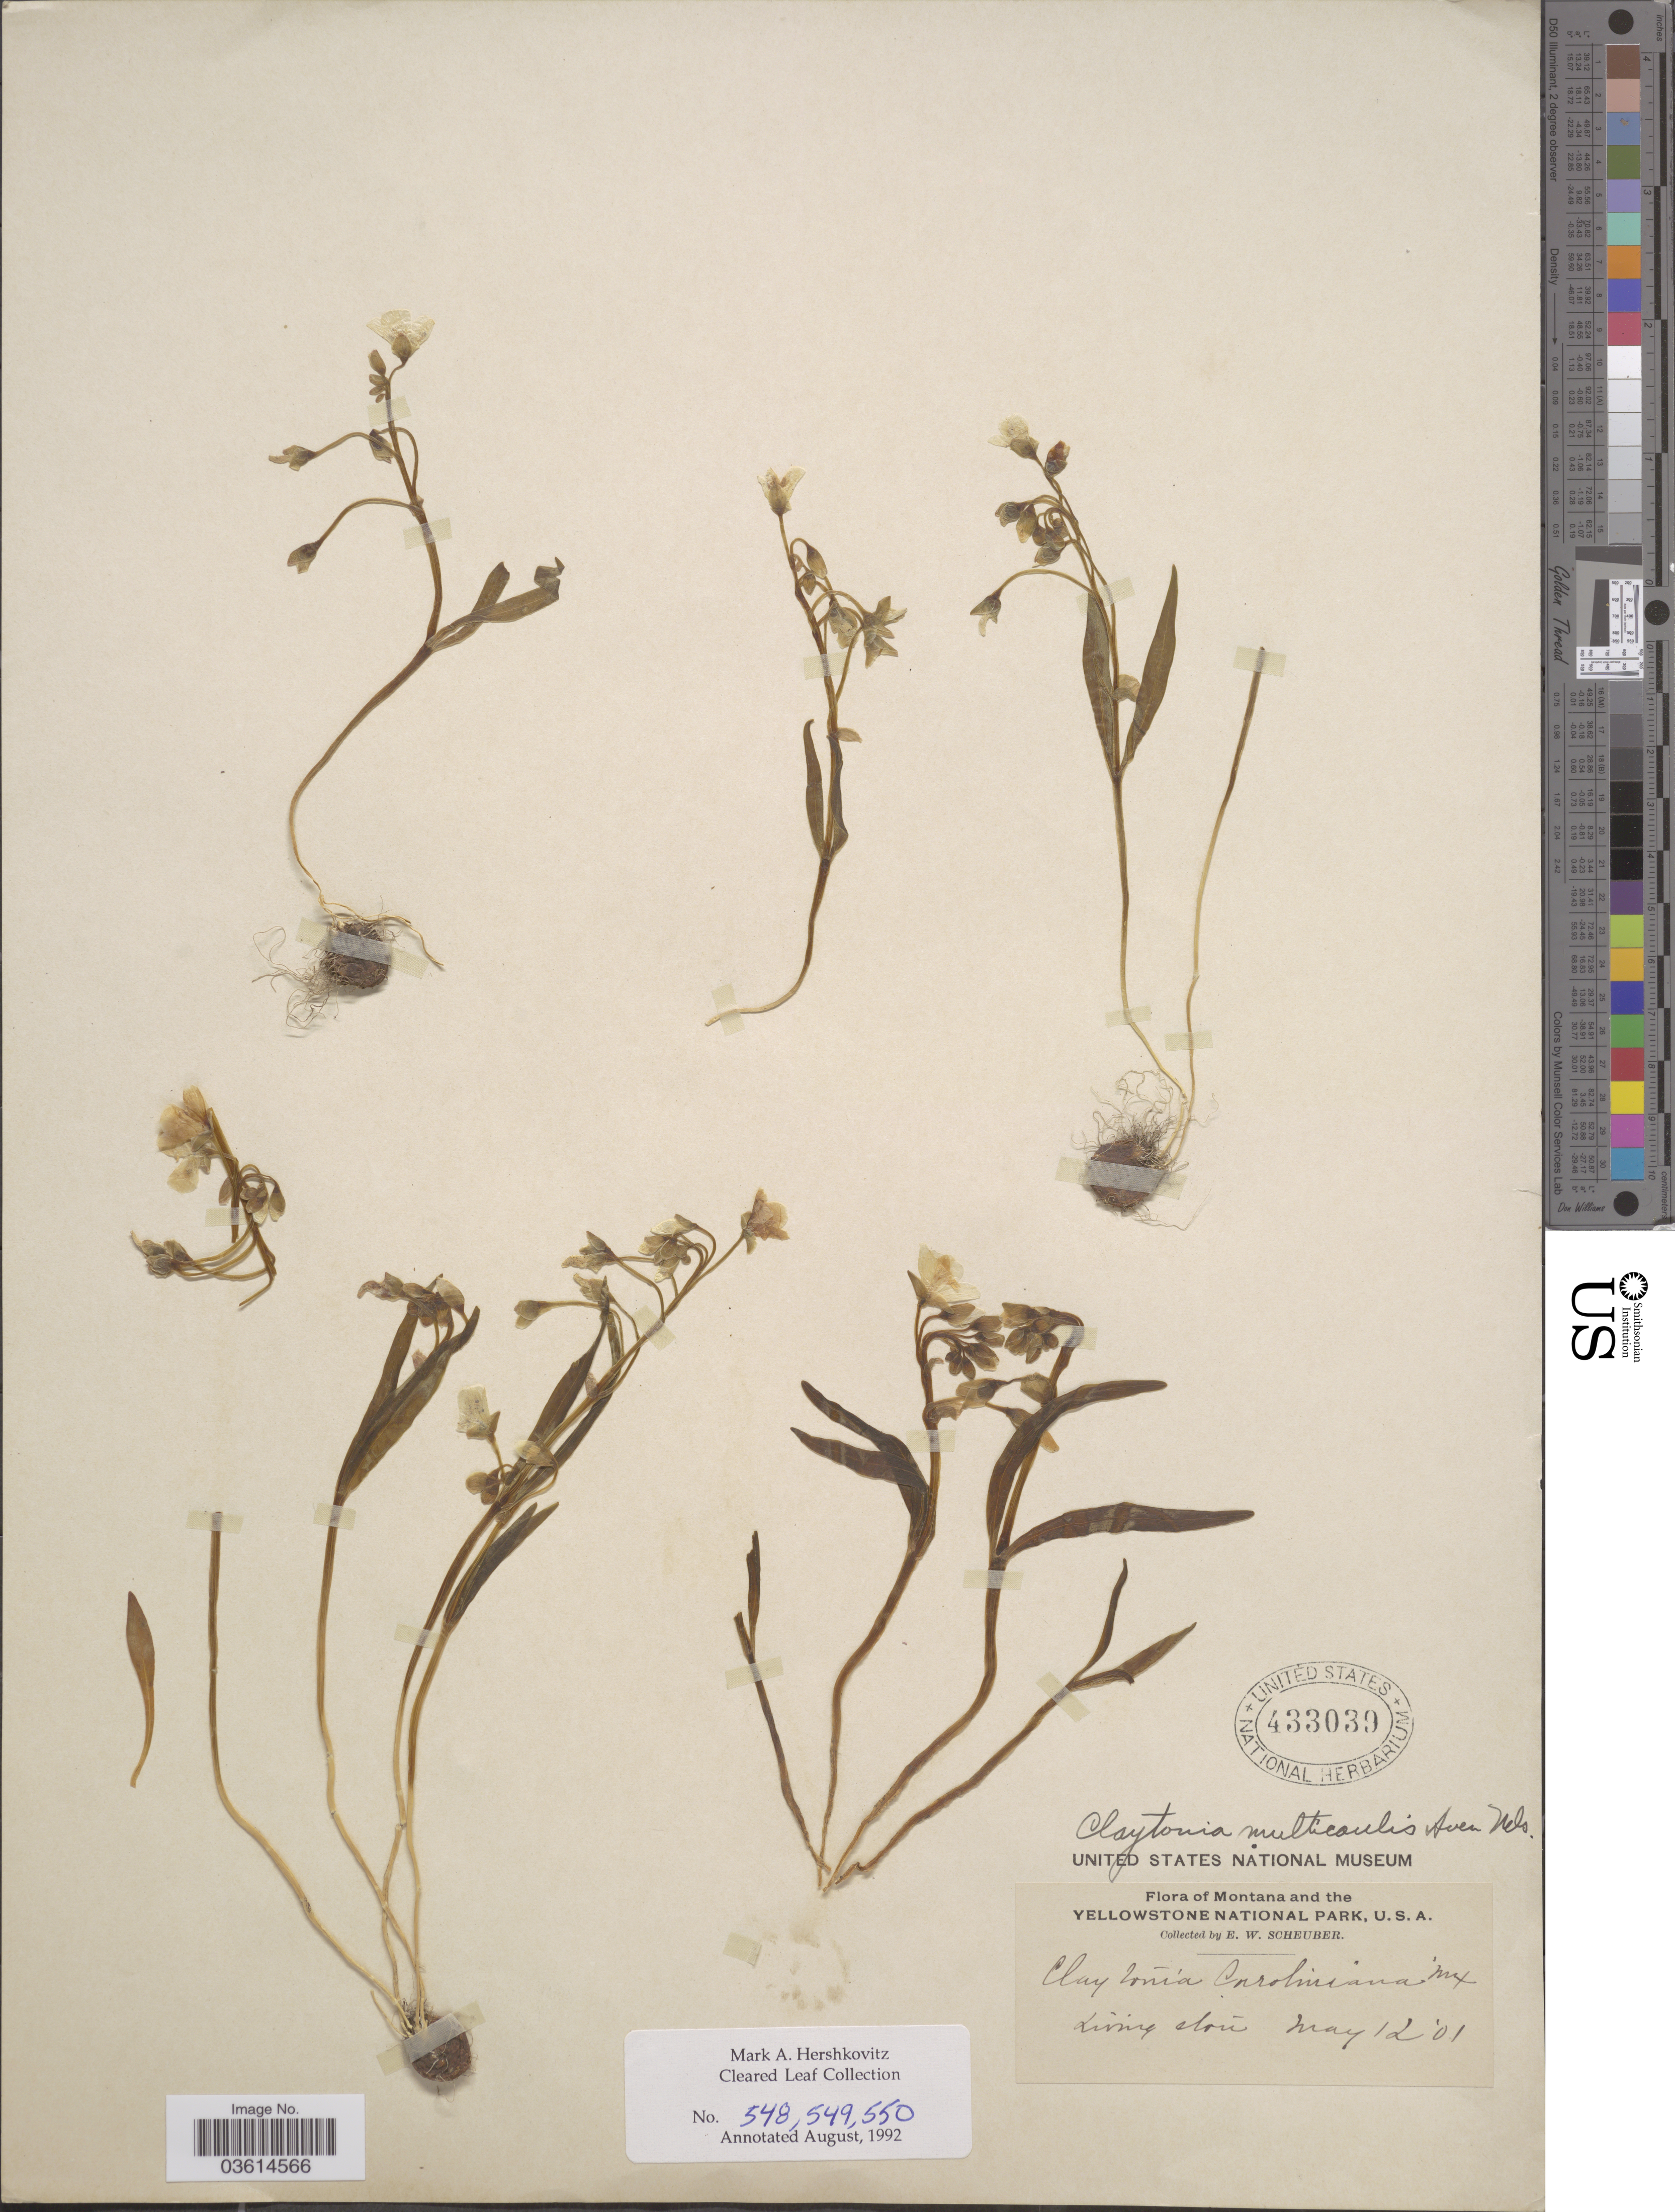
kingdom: Plantae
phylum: Tracheophyta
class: Magnoliopsida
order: Caryophyllales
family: Montiaceae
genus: Claytonia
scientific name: Claytonia multiscapa subsp. multiscapa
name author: Rydb.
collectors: E. Scheuber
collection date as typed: Transcribed d/m/y: 12/5/1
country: United States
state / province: Montana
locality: Yellowstone National Park, U. S. A. Livingston.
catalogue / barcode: US 433039